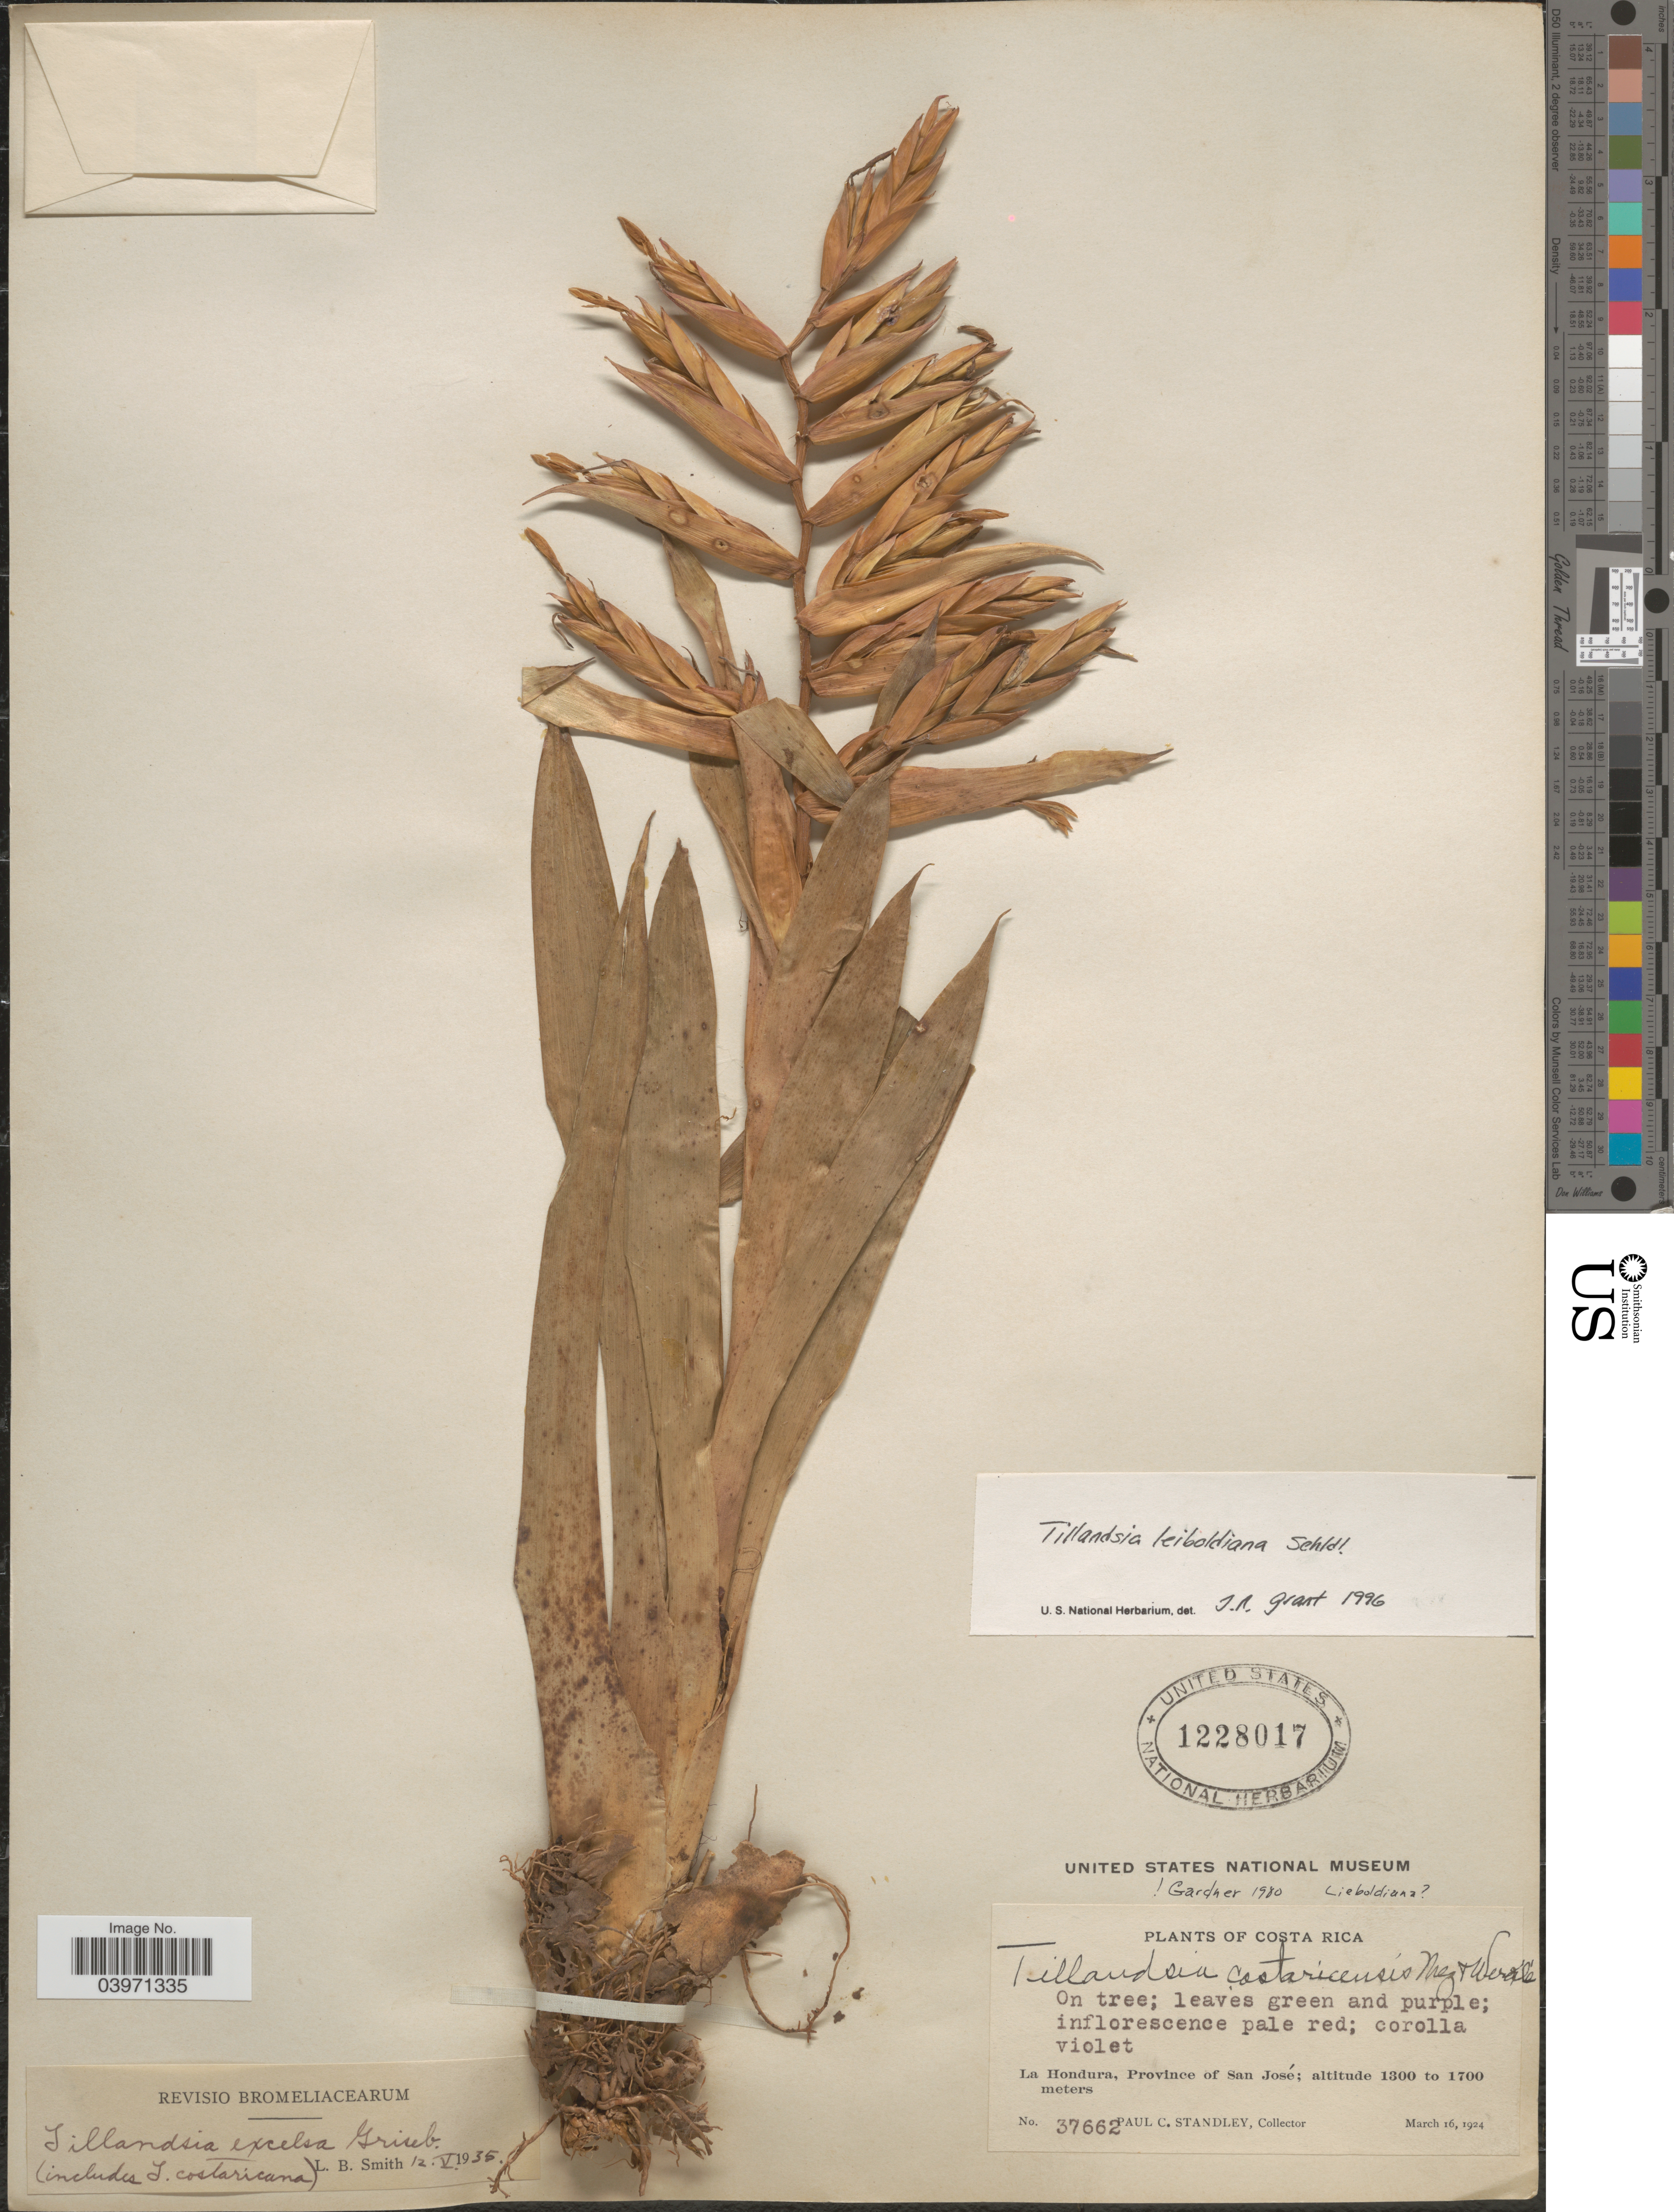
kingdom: Plantae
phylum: Tracheophyta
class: Liliopsida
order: Poales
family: Bromeliaceae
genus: Tillandsia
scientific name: Tillandsia leiboldiana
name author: Schltdl.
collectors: P. C. Standley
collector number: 37662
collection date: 1924-03-16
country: Costa Rica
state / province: San José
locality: La Hondura.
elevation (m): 1300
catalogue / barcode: US 1228017